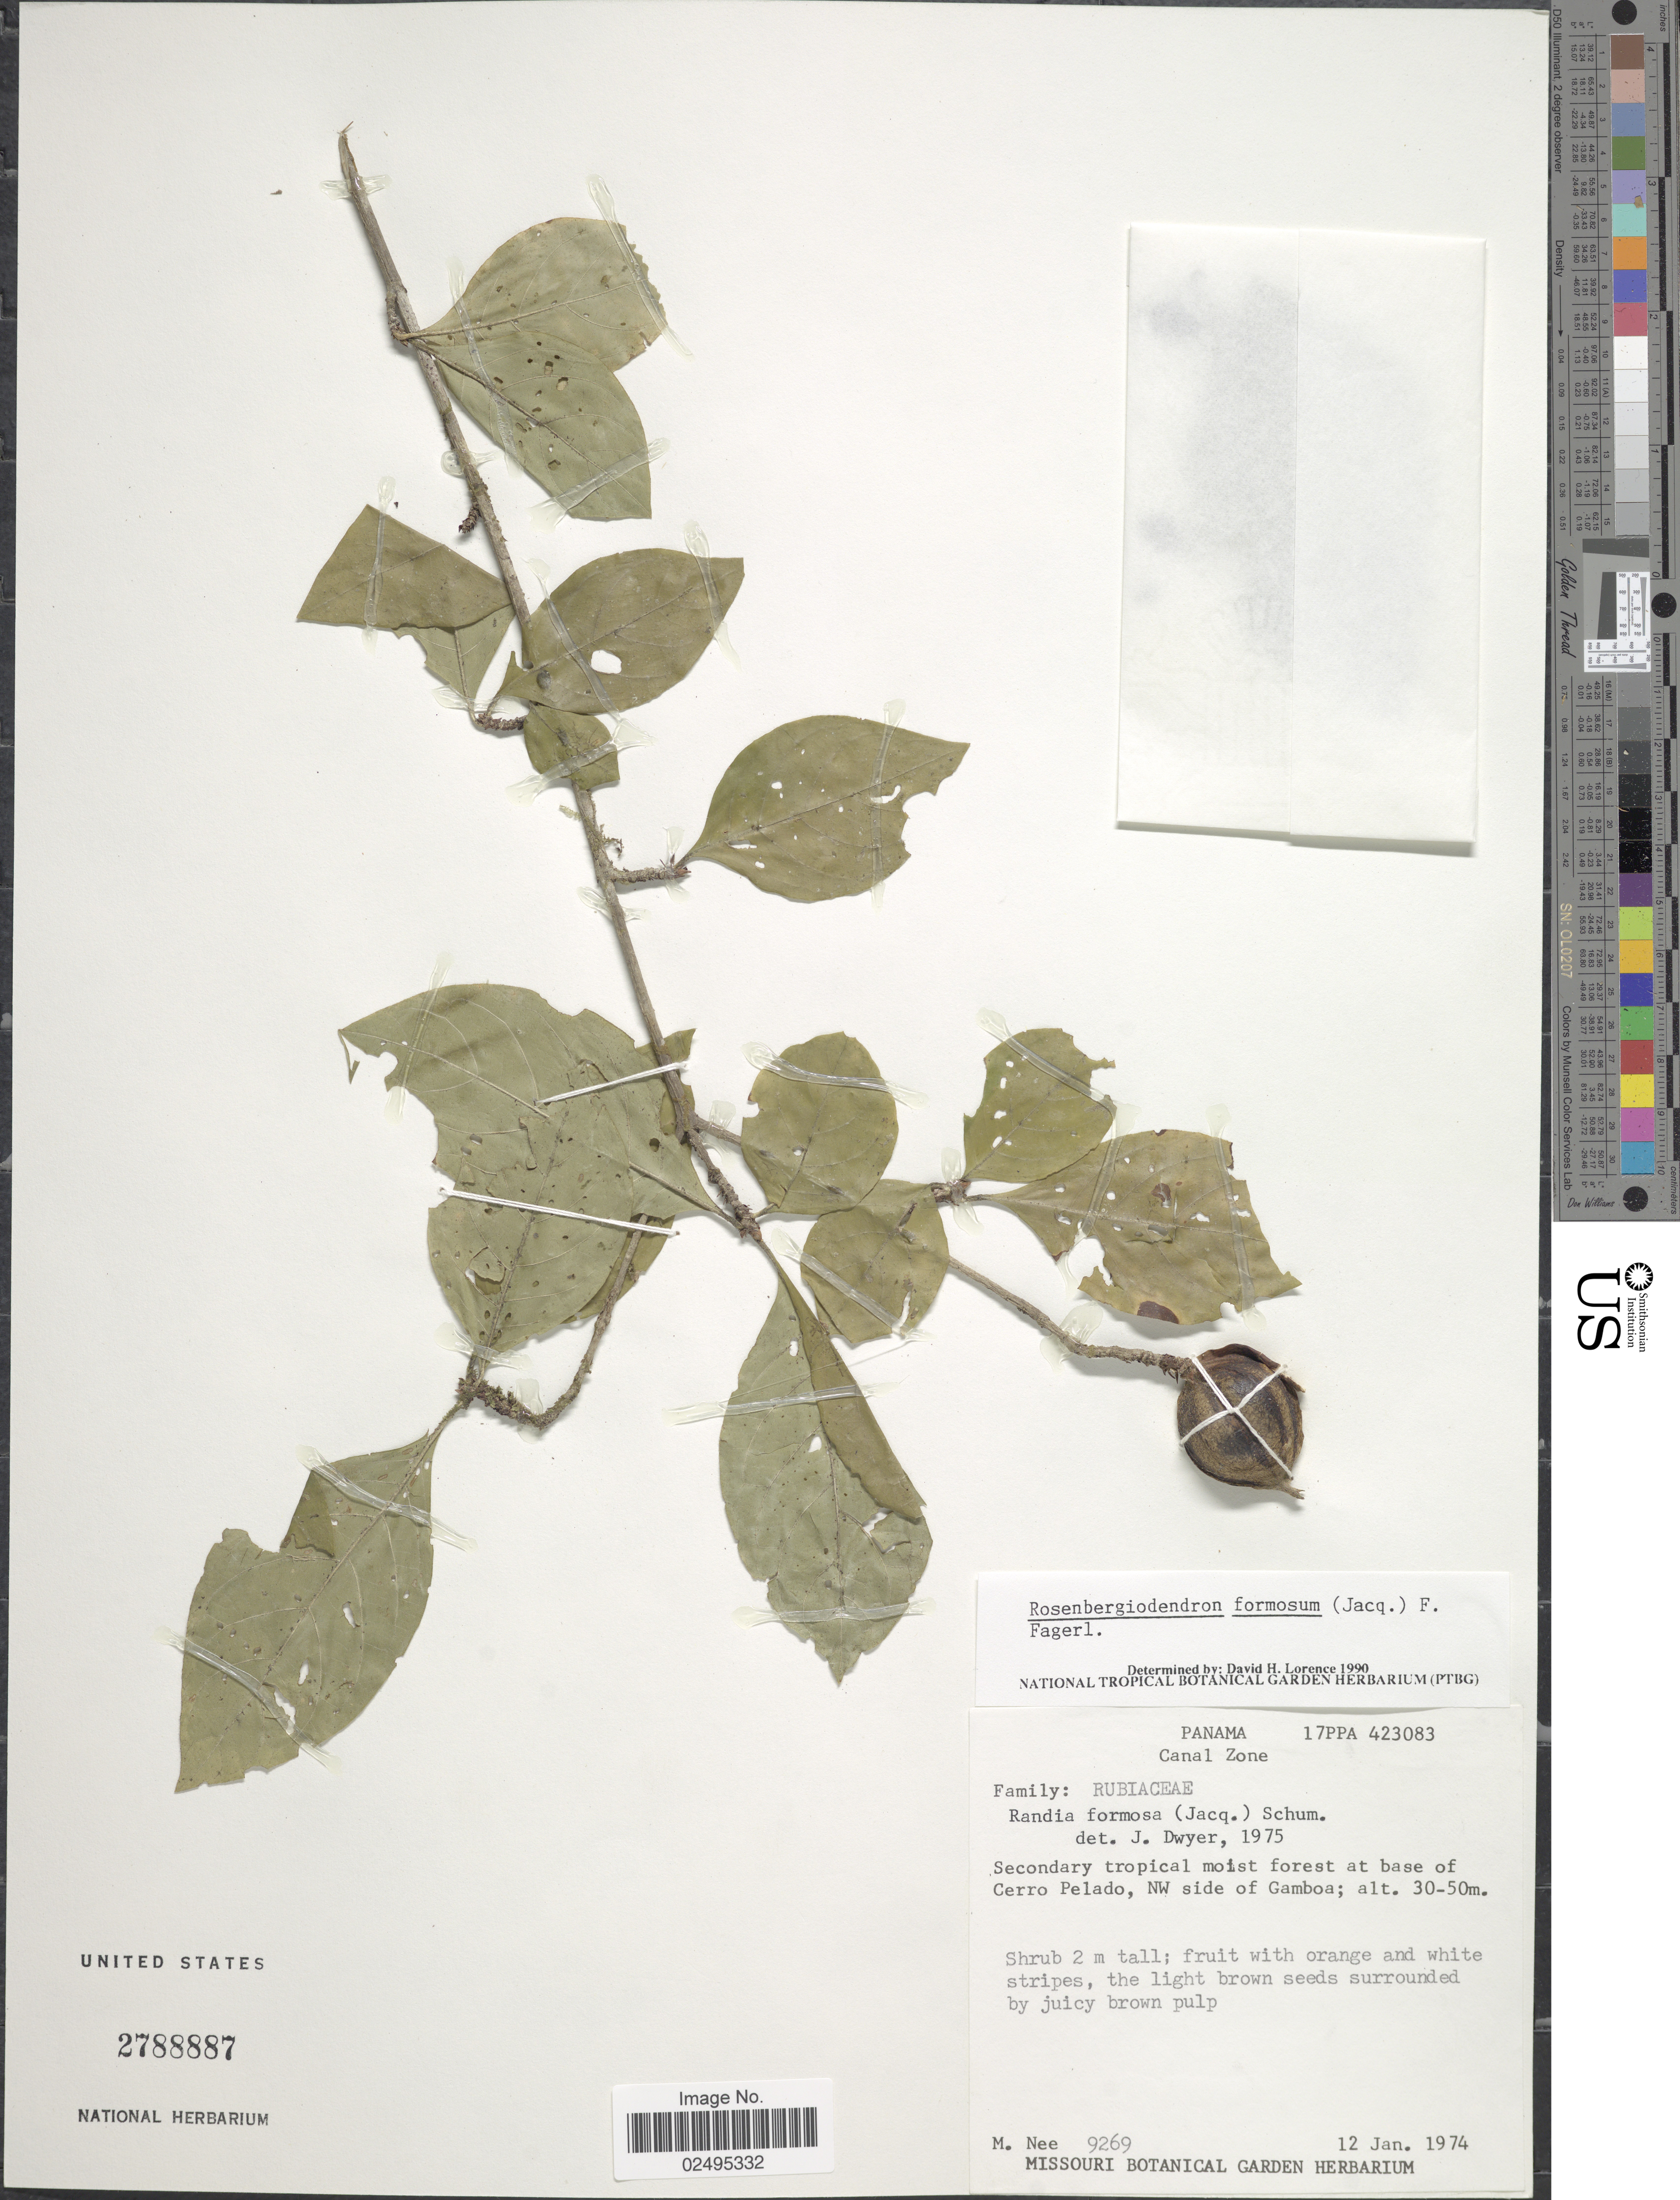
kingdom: Plantae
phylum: Tracheophyta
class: Magnoliopsida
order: Gentianales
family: Rubiaceae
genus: Rosenbergiodendron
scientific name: Rosenbergiodendron formosum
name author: (Jacq.) Fagerl.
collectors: M. Nee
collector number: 9269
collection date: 1974-01-12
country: Panama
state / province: Colón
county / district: Canal Zone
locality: Canal Zone, Secondary tropical moist forest at base of Cerro Pelado, NW side of Gamboa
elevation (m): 30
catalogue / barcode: US 2788887